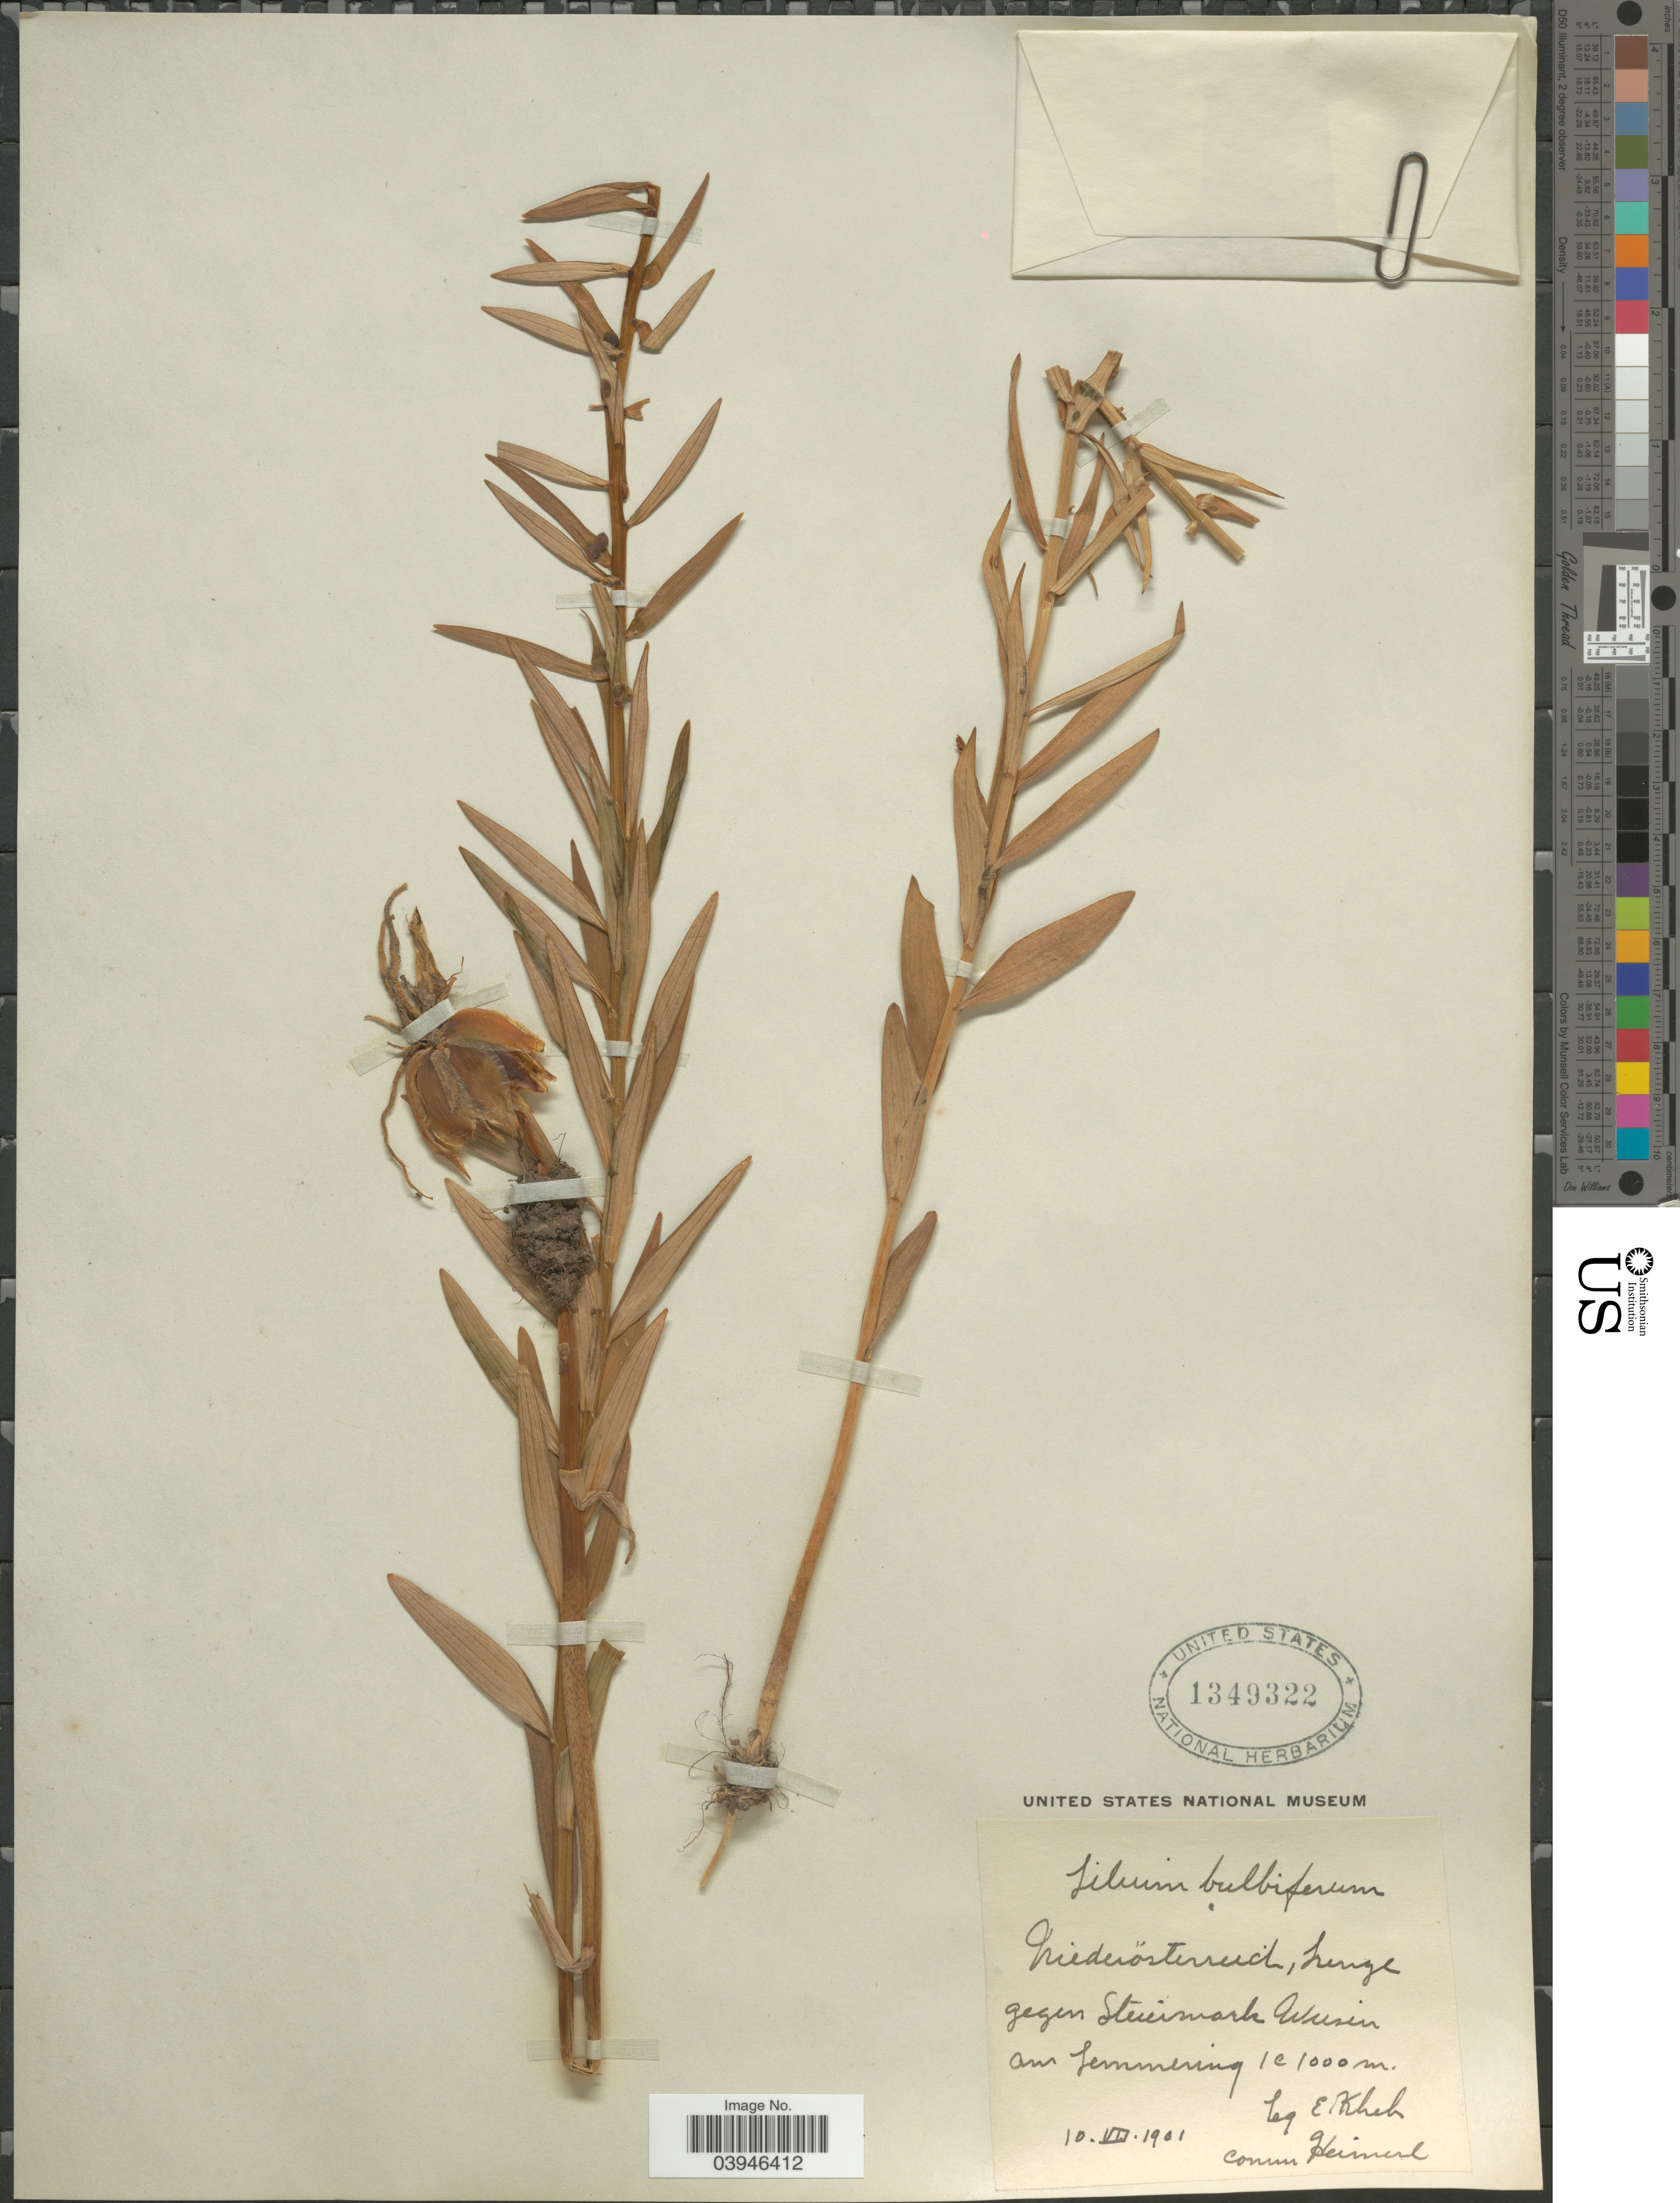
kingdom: Plantae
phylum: Tracheophyta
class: Liliopsida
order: Liliales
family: Liliaceae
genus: Lilium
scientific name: Lilium bulbiferum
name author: L.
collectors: E. Khek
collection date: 1901-07-10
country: Austria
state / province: Niederosterreich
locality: Trenge gegen Steinmark Weisen am Semmering.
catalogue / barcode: US 1349322